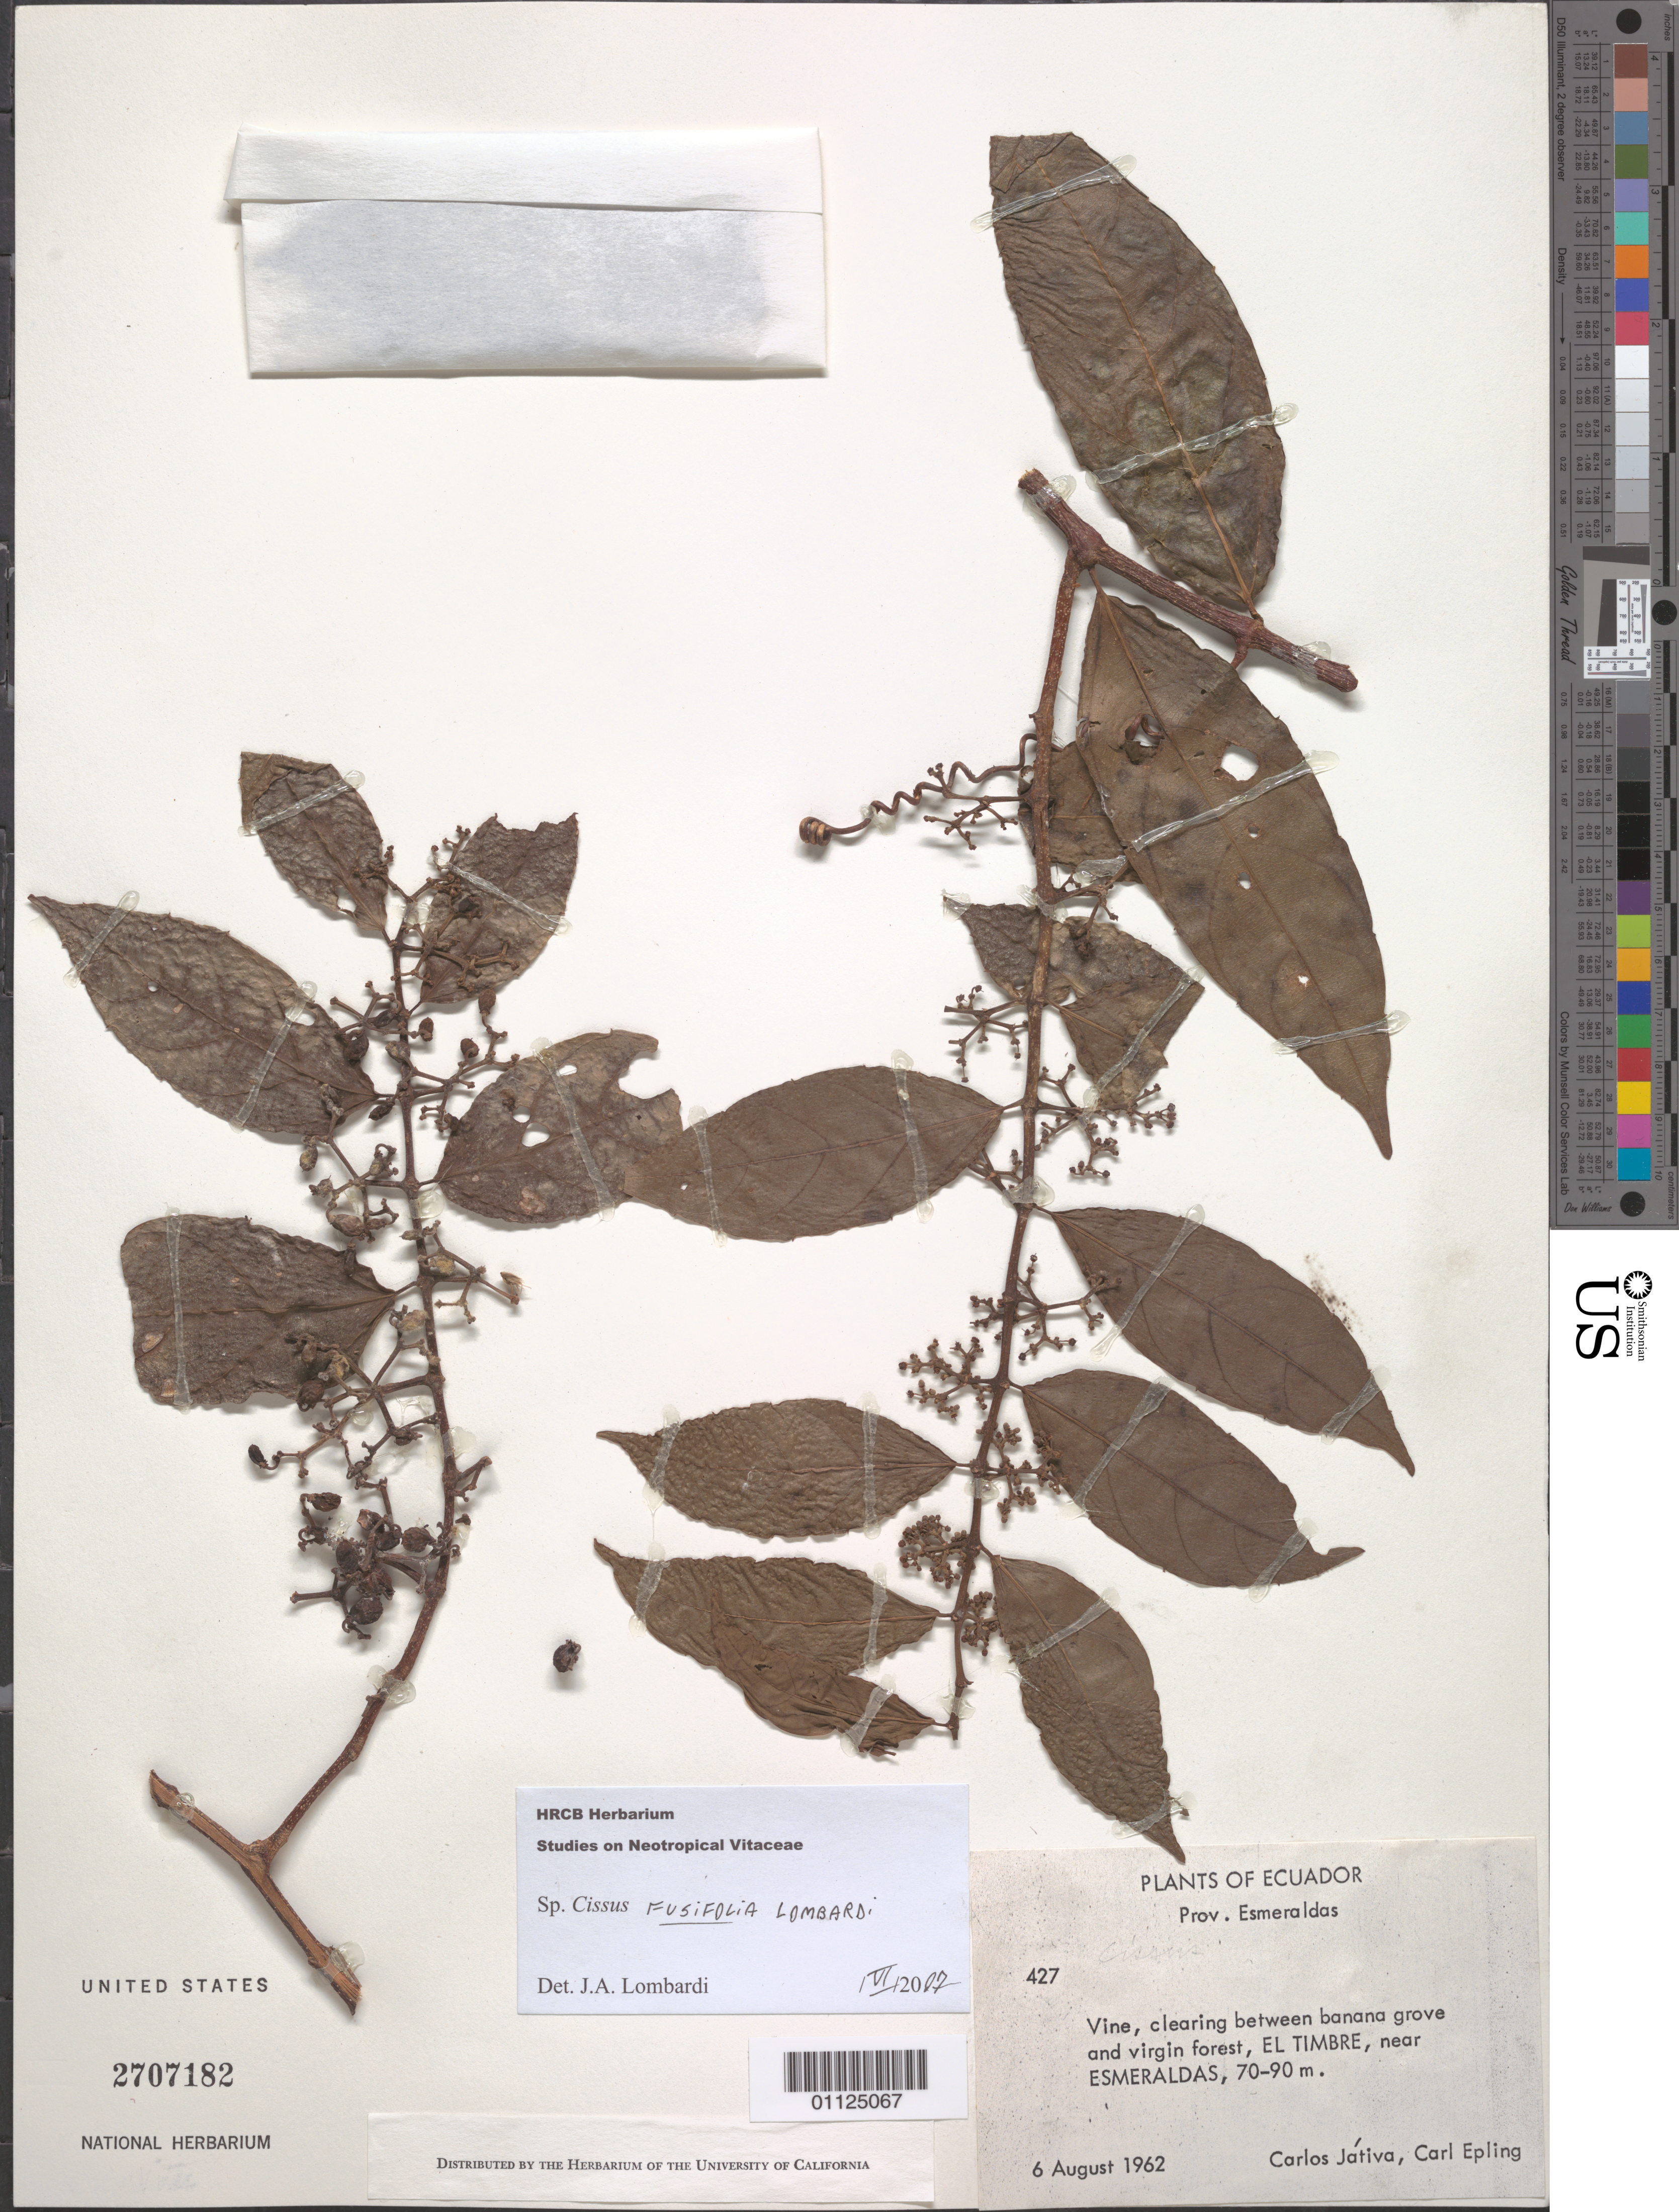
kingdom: Plantae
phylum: Tracheophyta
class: Magnoliopsida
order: Vitales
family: Vitaceae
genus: Cissus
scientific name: Cissus fusifolia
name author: Lombardi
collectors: C. D. Játiva & C. C. Epling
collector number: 427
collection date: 1962-08-06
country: Ecuador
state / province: Esmeraldas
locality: El Timbre, near Esmeraldas.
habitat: Vine, clearing between banana grove and virgin forest.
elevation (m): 70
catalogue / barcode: US 2707182